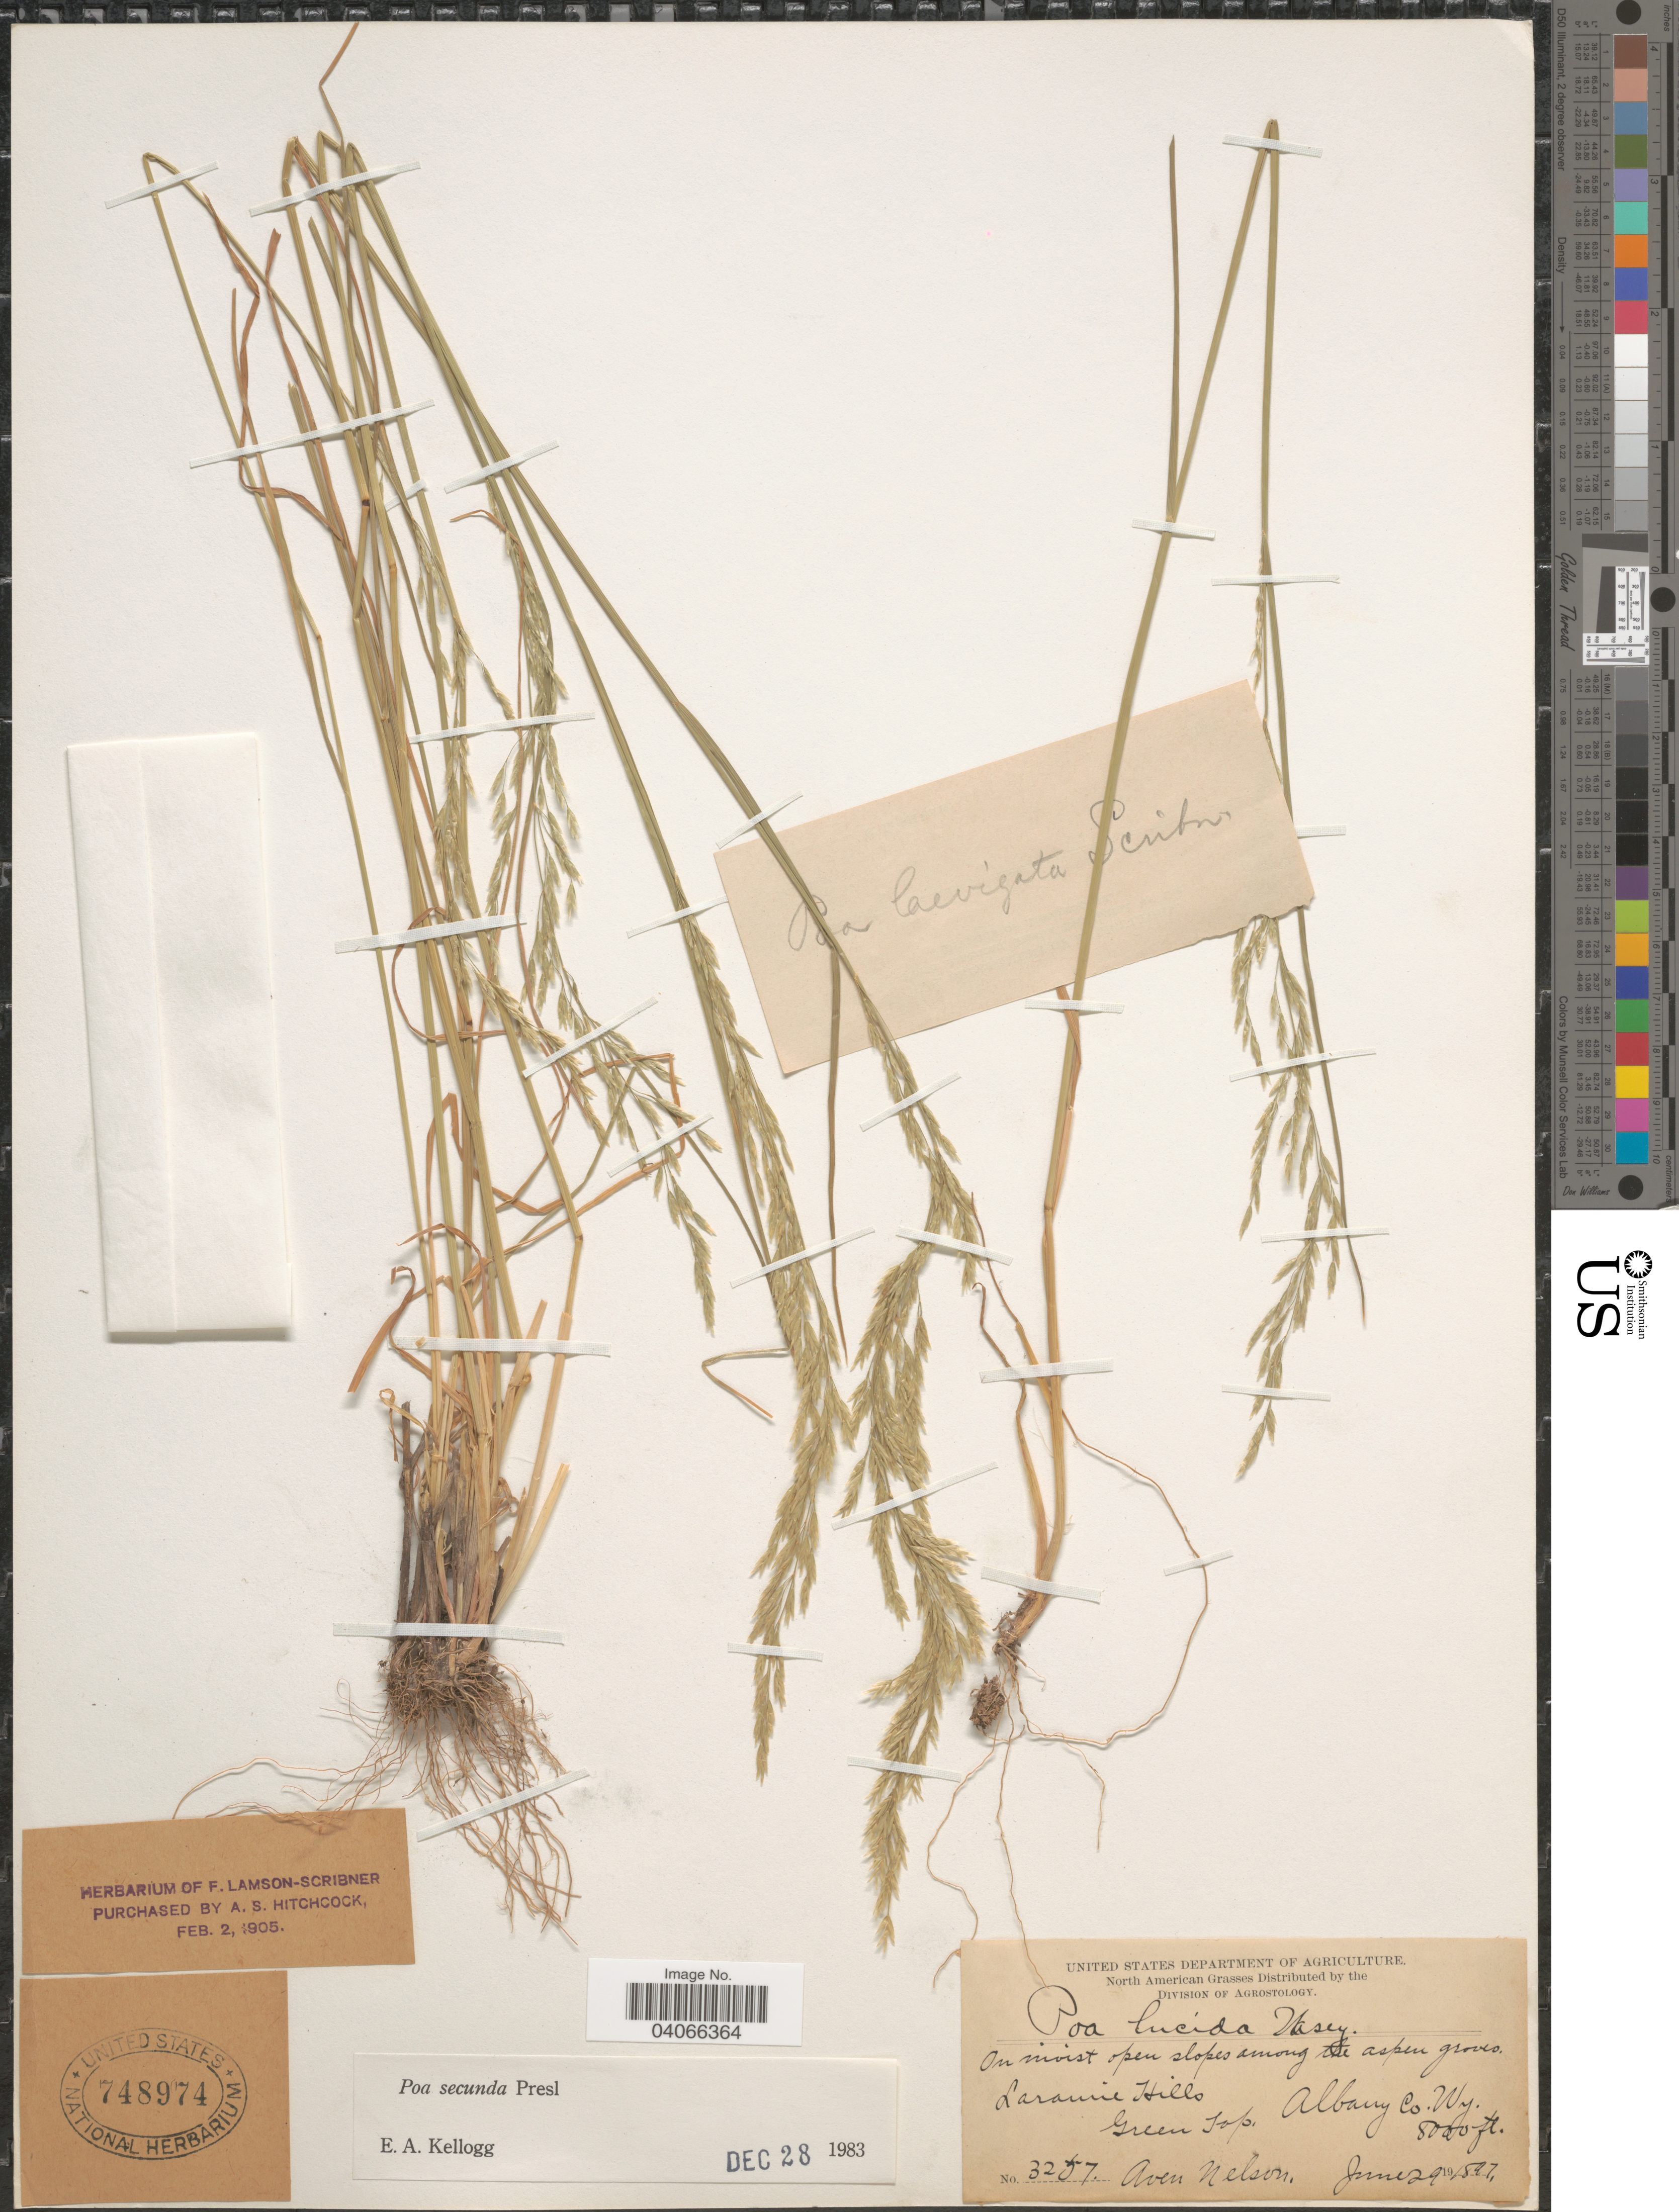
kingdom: Plantae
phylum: Tracheophyta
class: Liliopsida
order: Poales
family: Poaceae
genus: Poa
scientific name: Poa secunda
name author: J. Presl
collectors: A. Nelson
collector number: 3257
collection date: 1897-06-29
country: United States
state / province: Wyoming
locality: On moist open slopes among the aspen groves. Laramie Hills. Green Top. Albany Co.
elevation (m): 2438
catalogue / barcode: US 748974